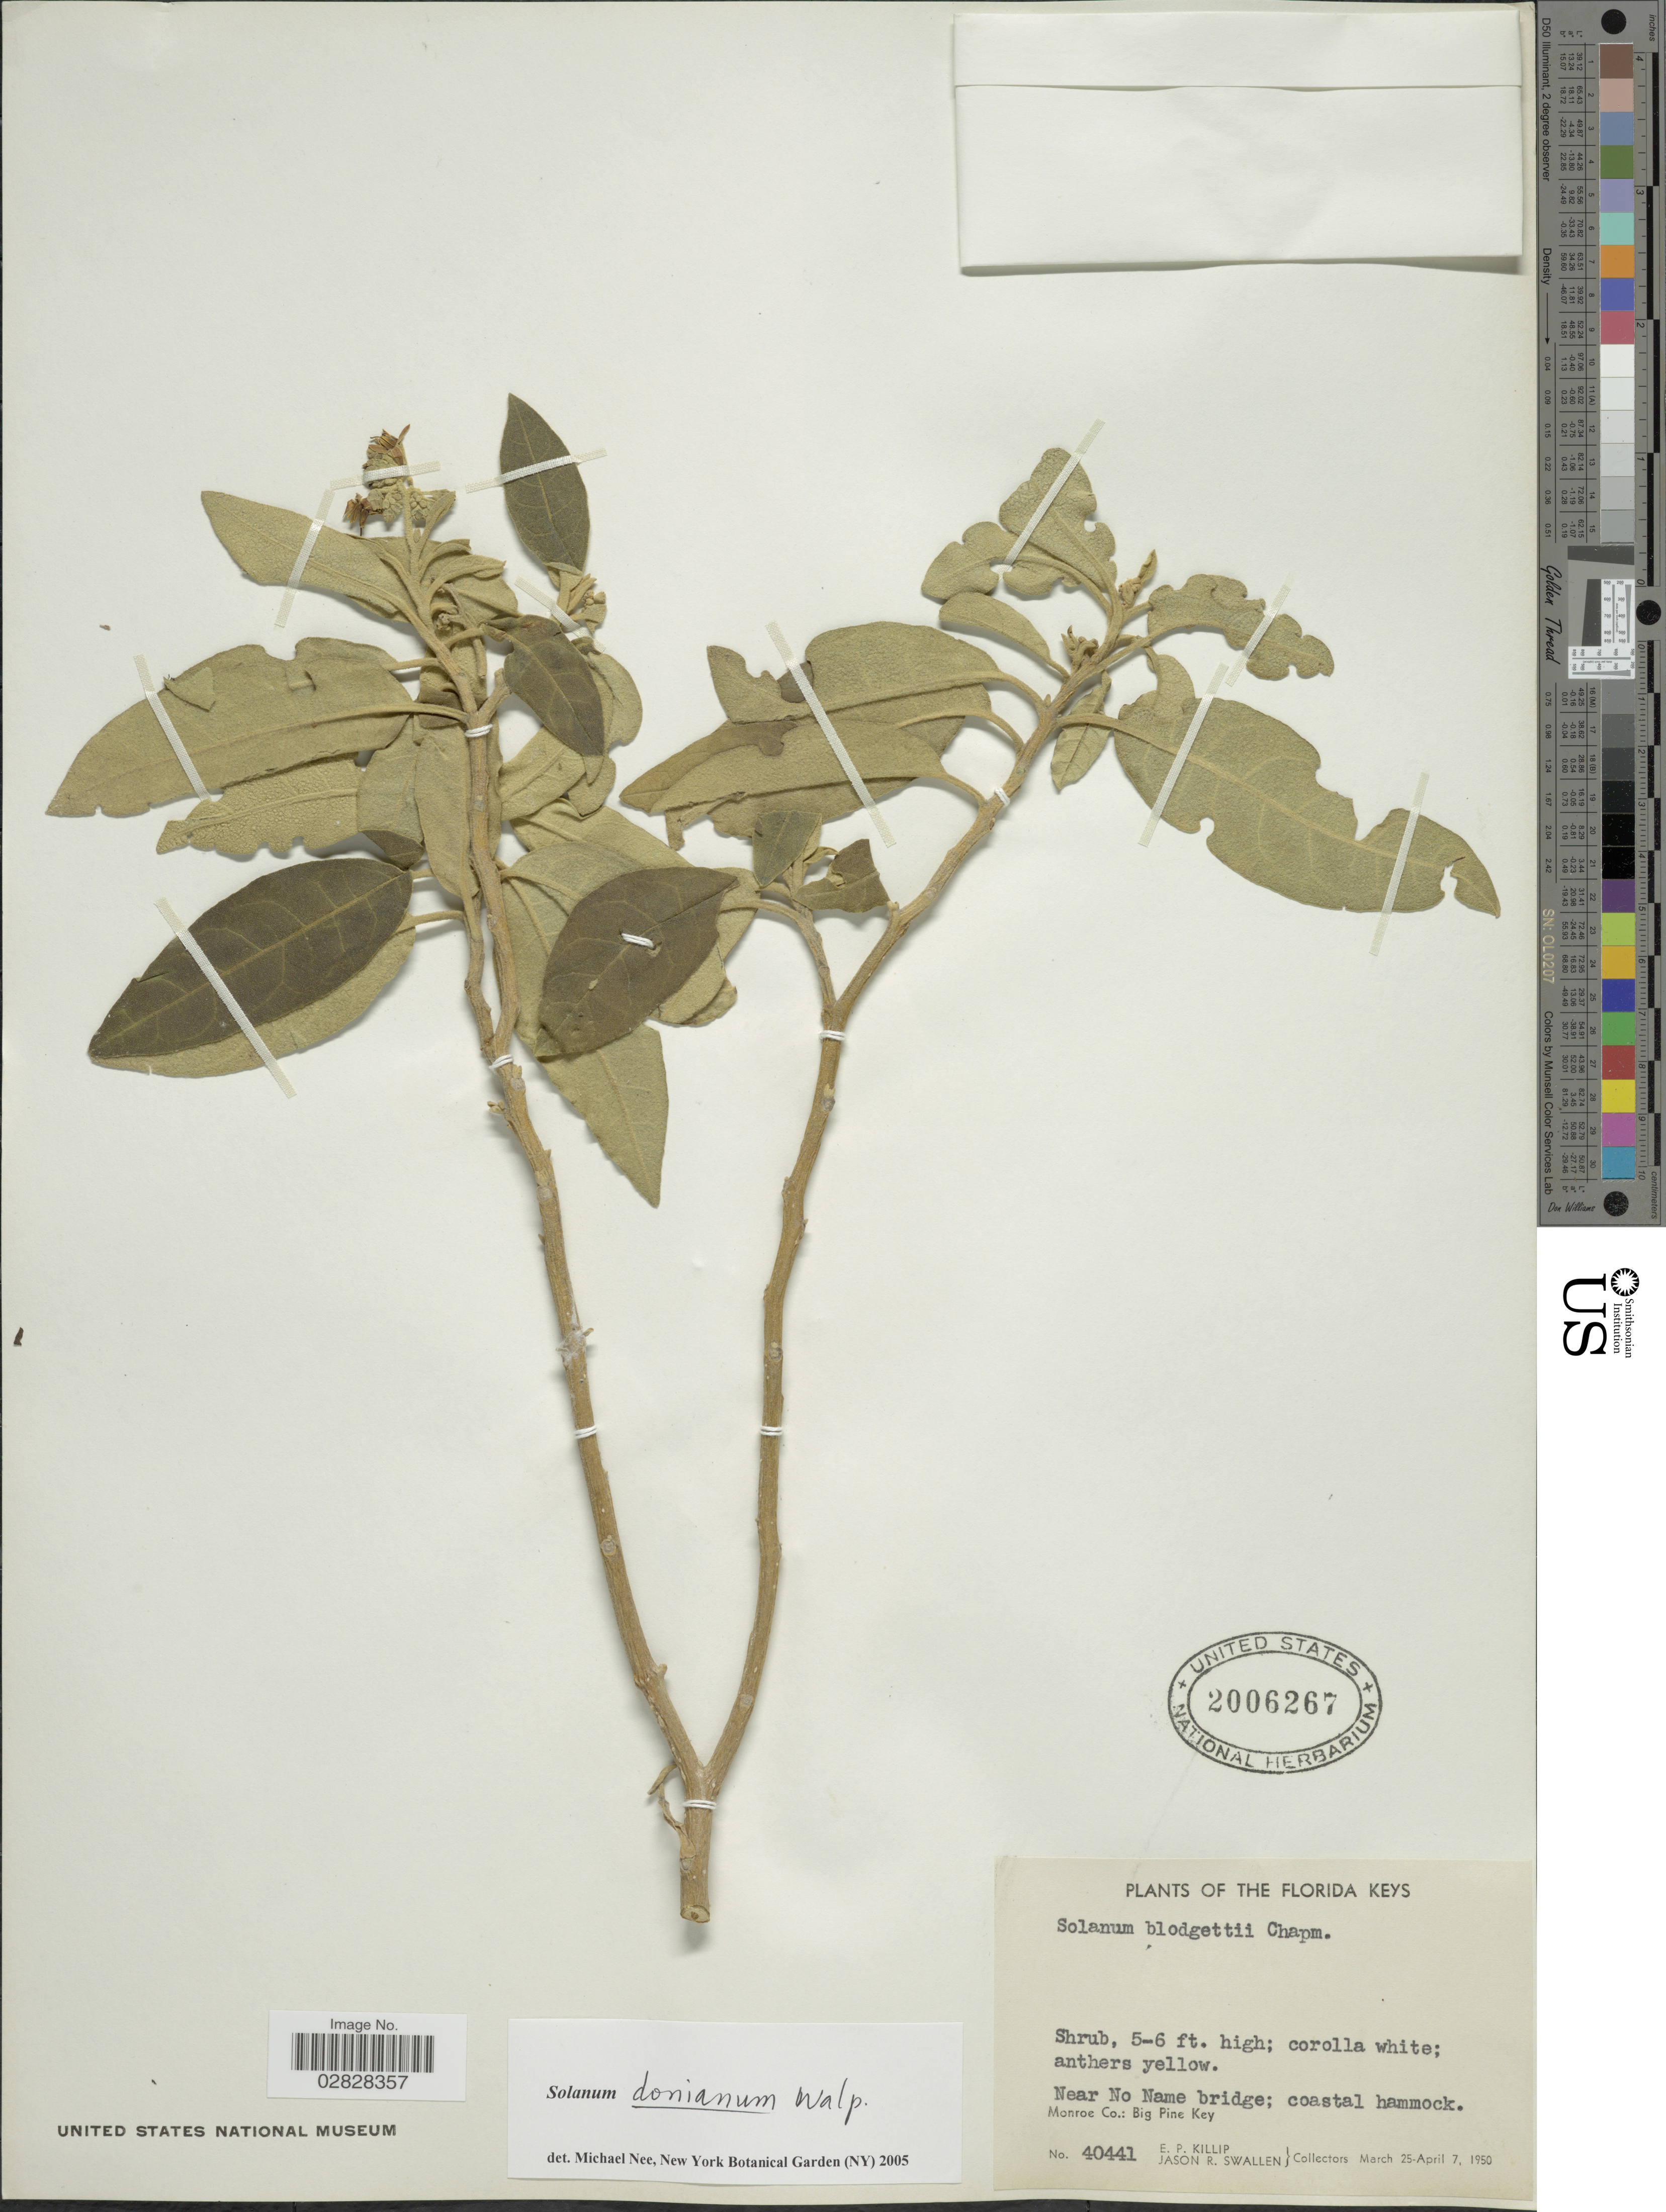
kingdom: Plantae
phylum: Tracheophyta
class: Magnoliopsida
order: Solanales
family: Solanaceae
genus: Solanum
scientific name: Solanum donianum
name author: Walp.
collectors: E. P. Killip & J. R. Swallen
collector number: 40441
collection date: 1950-03-25/1950-04-07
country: United States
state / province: Florida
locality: Florida Keys, Near No Name bridge; coastal hammock. Monroe Co.: Big Pine Key.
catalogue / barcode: US 2006267